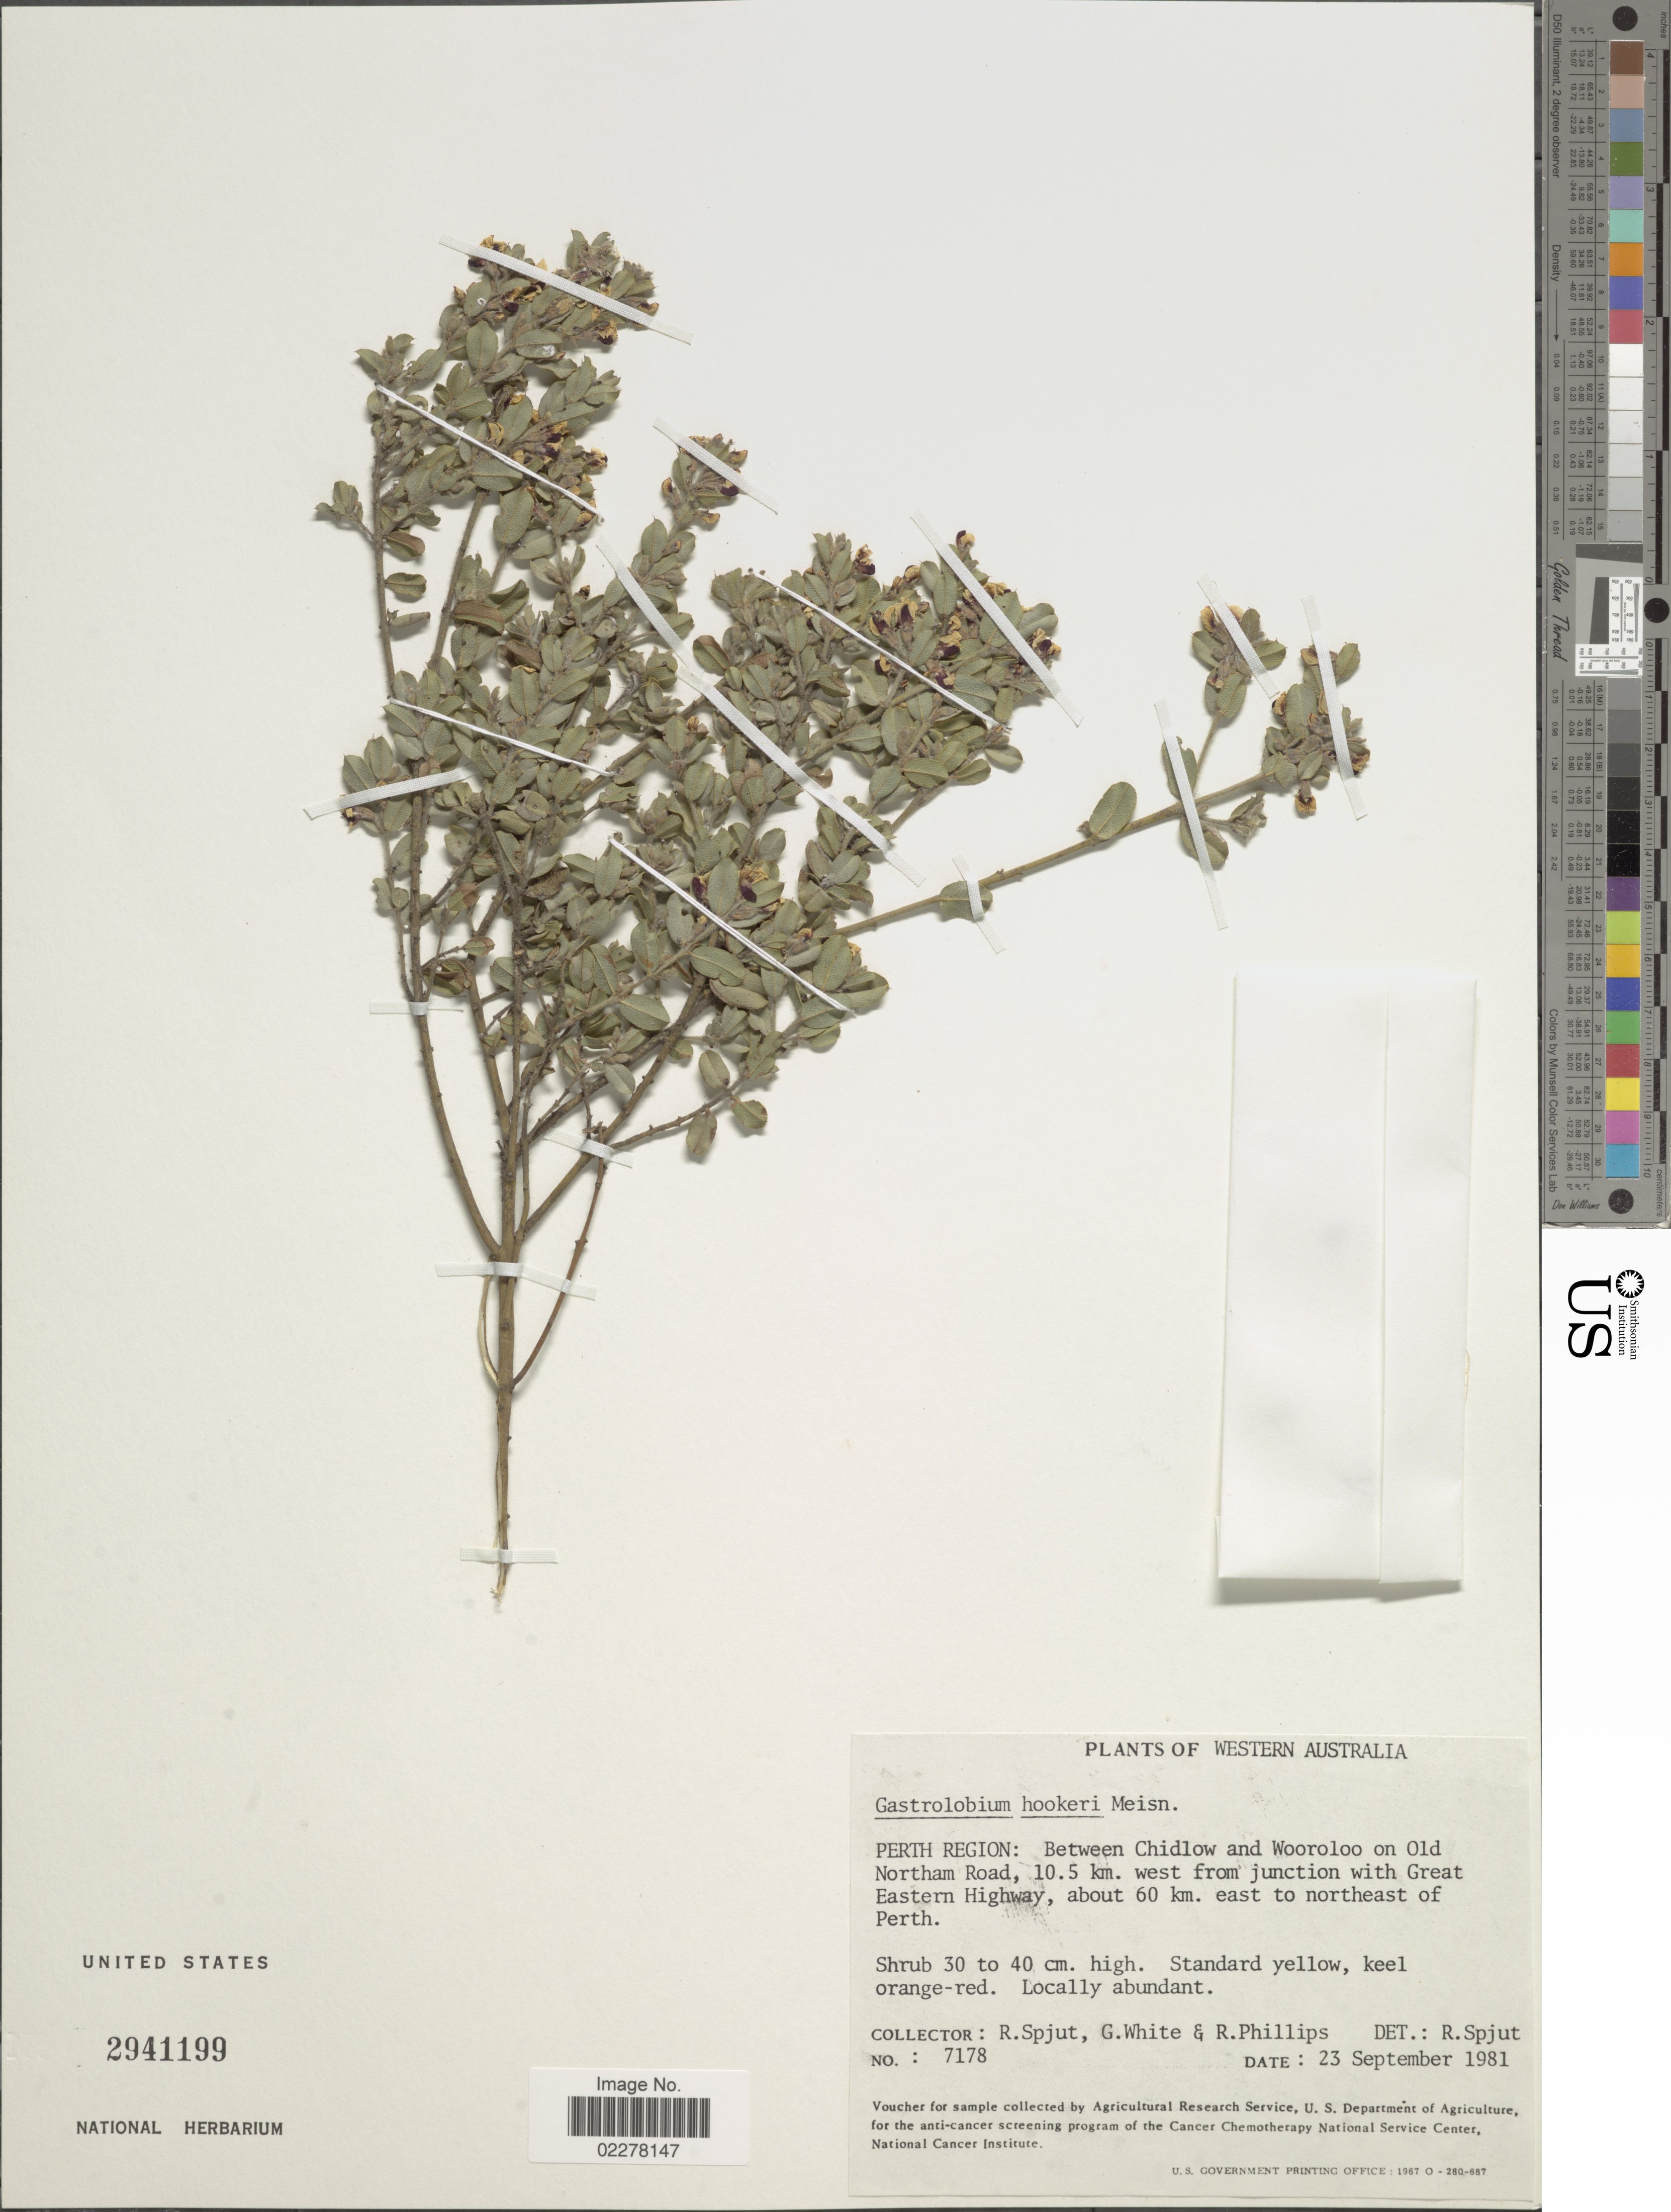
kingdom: Plantae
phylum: Tracheophyta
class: Magnoliopsida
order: Fabales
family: Fabaceae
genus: Gastrolobium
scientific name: Gastrolobium hookeri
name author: Meisn.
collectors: R. Spjut, G. White & R. Phillips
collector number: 7178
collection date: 1981-09-23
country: Australia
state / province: Western Australia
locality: Perth region: Between Chidlow and Wooroloo on Old Northam Road, 10.5 km. west from junction with Great Eastern highway, about 60 km. east to northeast of Perth.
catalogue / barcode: US 2941199